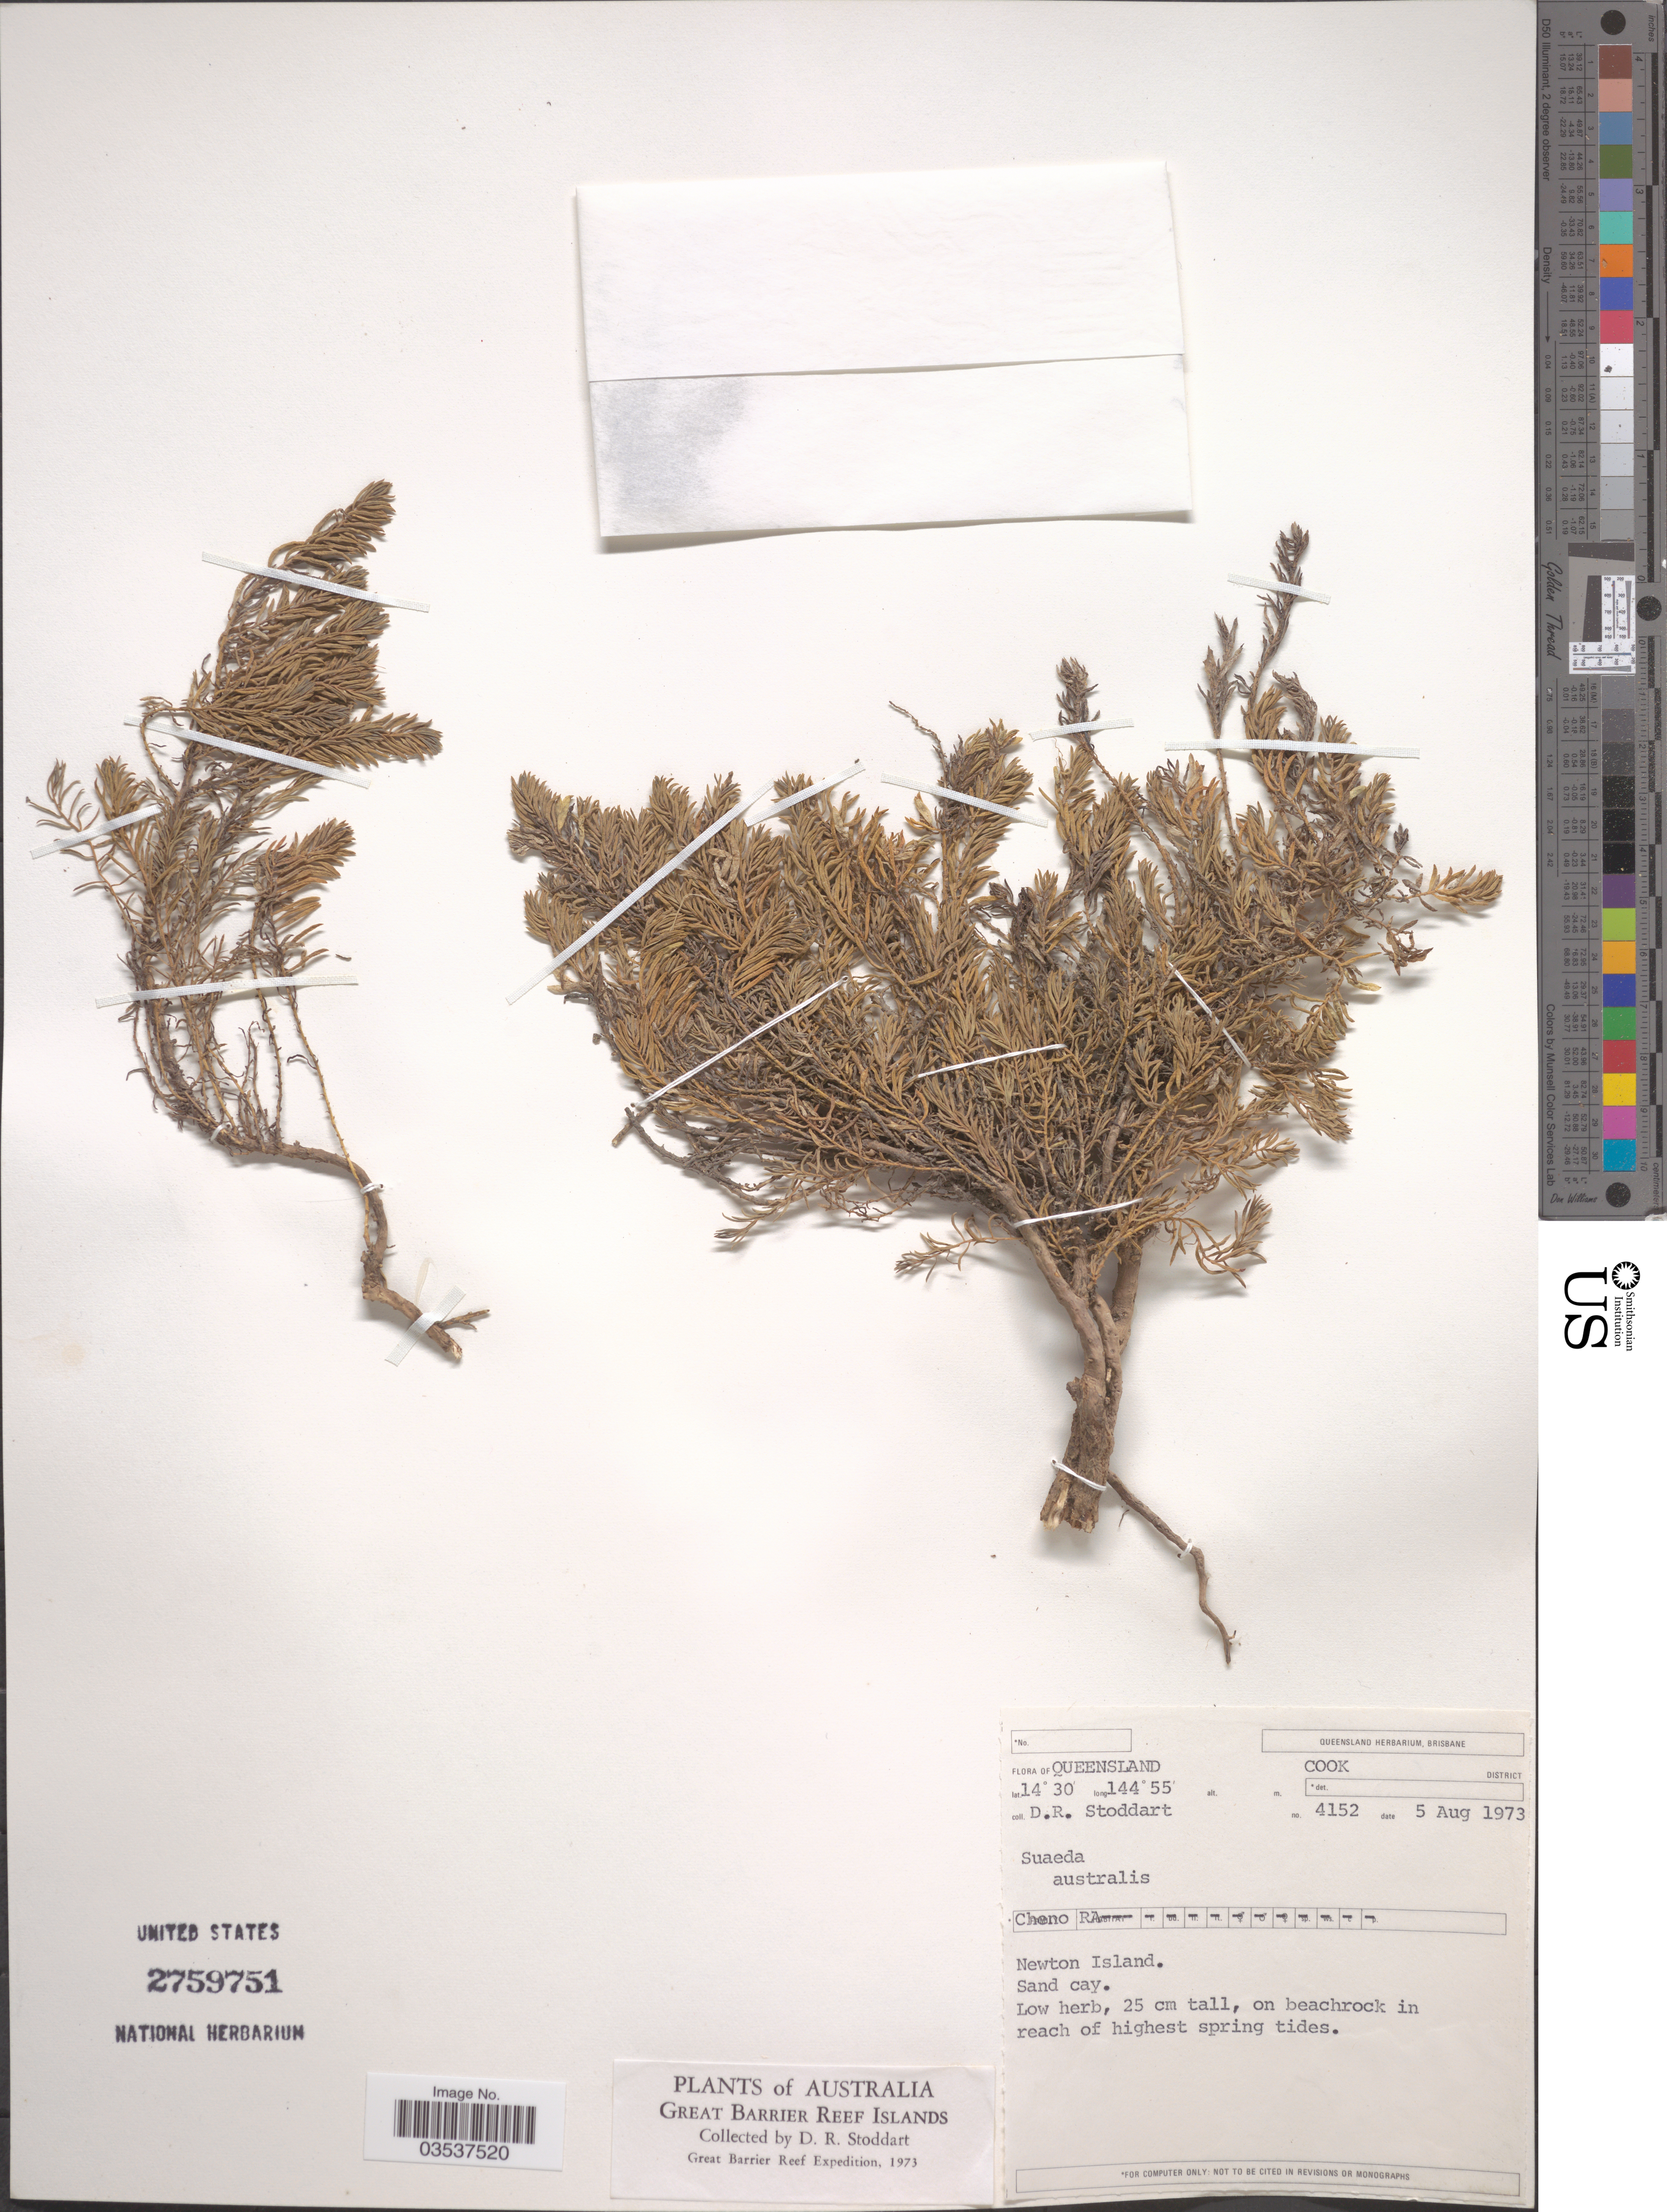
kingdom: Plantae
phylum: Tracheophyta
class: Magnoliopsida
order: Caryophyllales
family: Amaranthaceae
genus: Suaeda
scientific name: Suaeda australis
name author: (R. Br.) Moq.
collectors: D. R. Stoddart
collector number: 4152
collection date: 1973-08-05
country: Australia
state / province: Queensland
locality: Great Barrier Reef Islands. Cook District. Newton Island.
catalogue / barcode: US 2759751